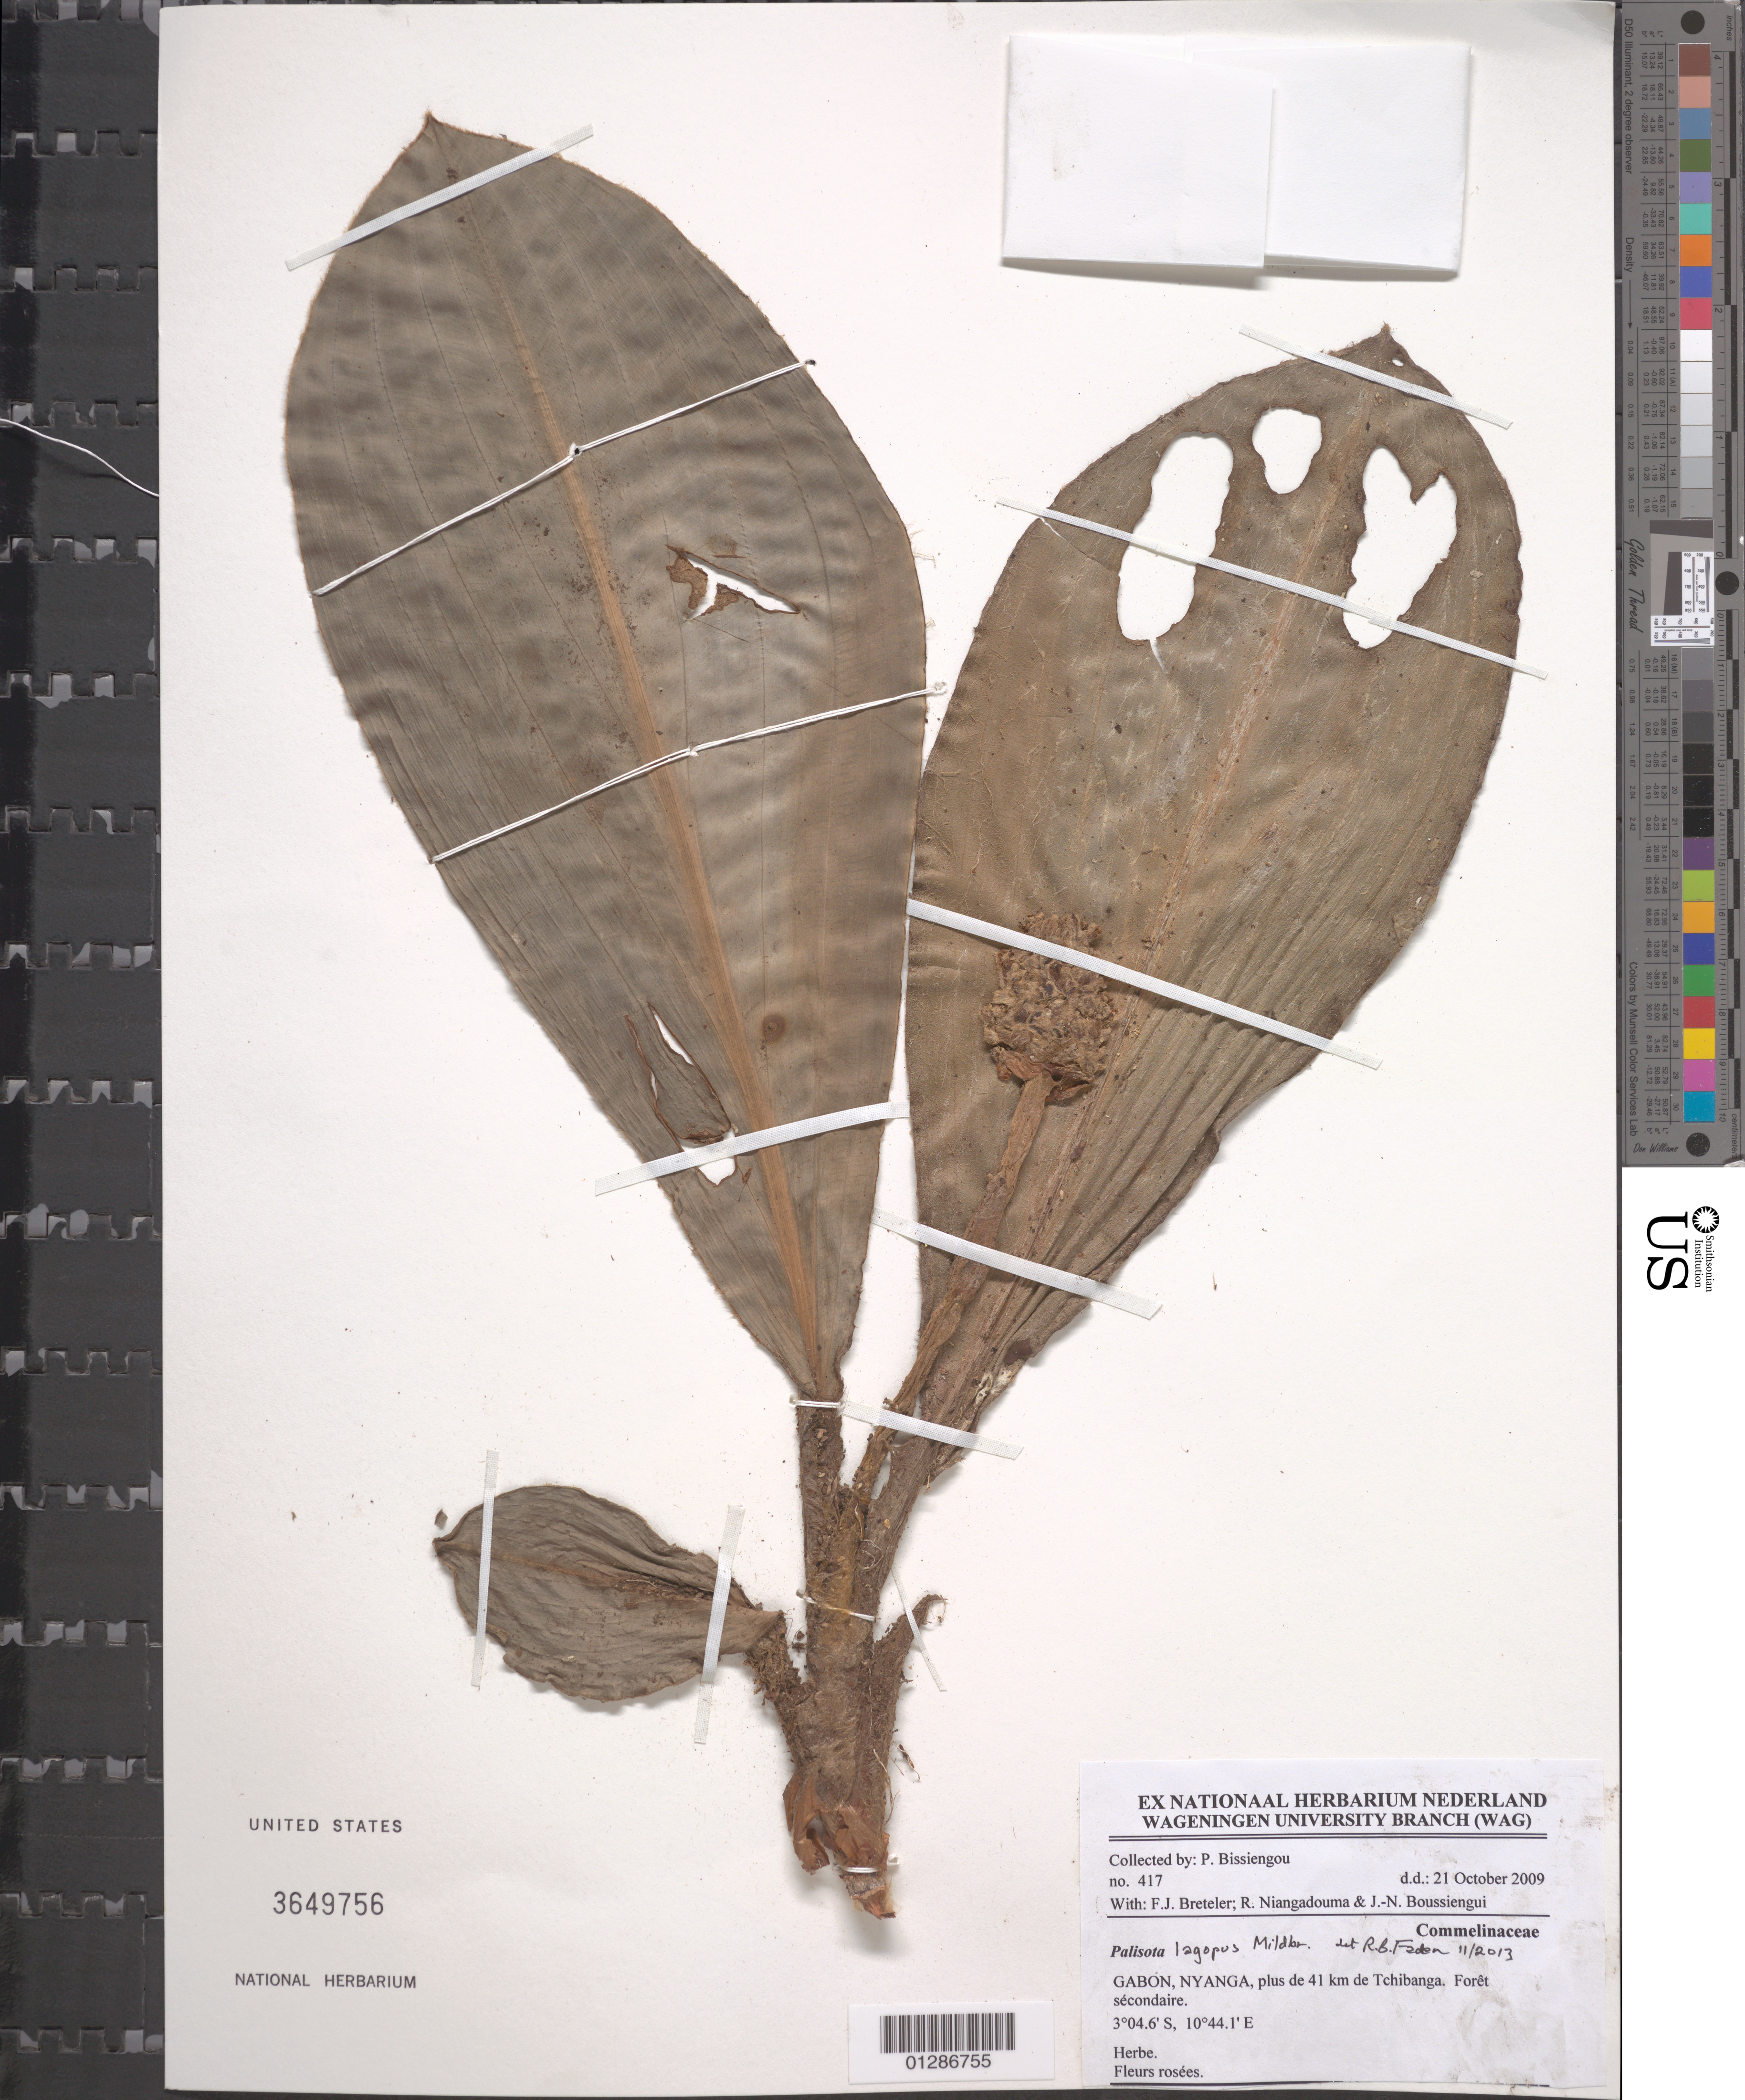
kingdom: Plantae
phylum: Tracheophyta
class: Liliopsida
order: Commelinales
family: Commelinaceae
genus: Palisota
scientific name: Palisota lagopus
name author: Mildbr.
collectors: P. Bissiengou, F. J. Breteler, R. Niangadouma & J. Boussiengui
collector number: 417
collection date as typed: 21 Oct 2009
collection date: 2009-10-21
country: Gabon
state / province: Nyanga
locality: Plus de 41 km de Tchibanga.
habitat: Herb.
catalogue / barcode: US 3649756